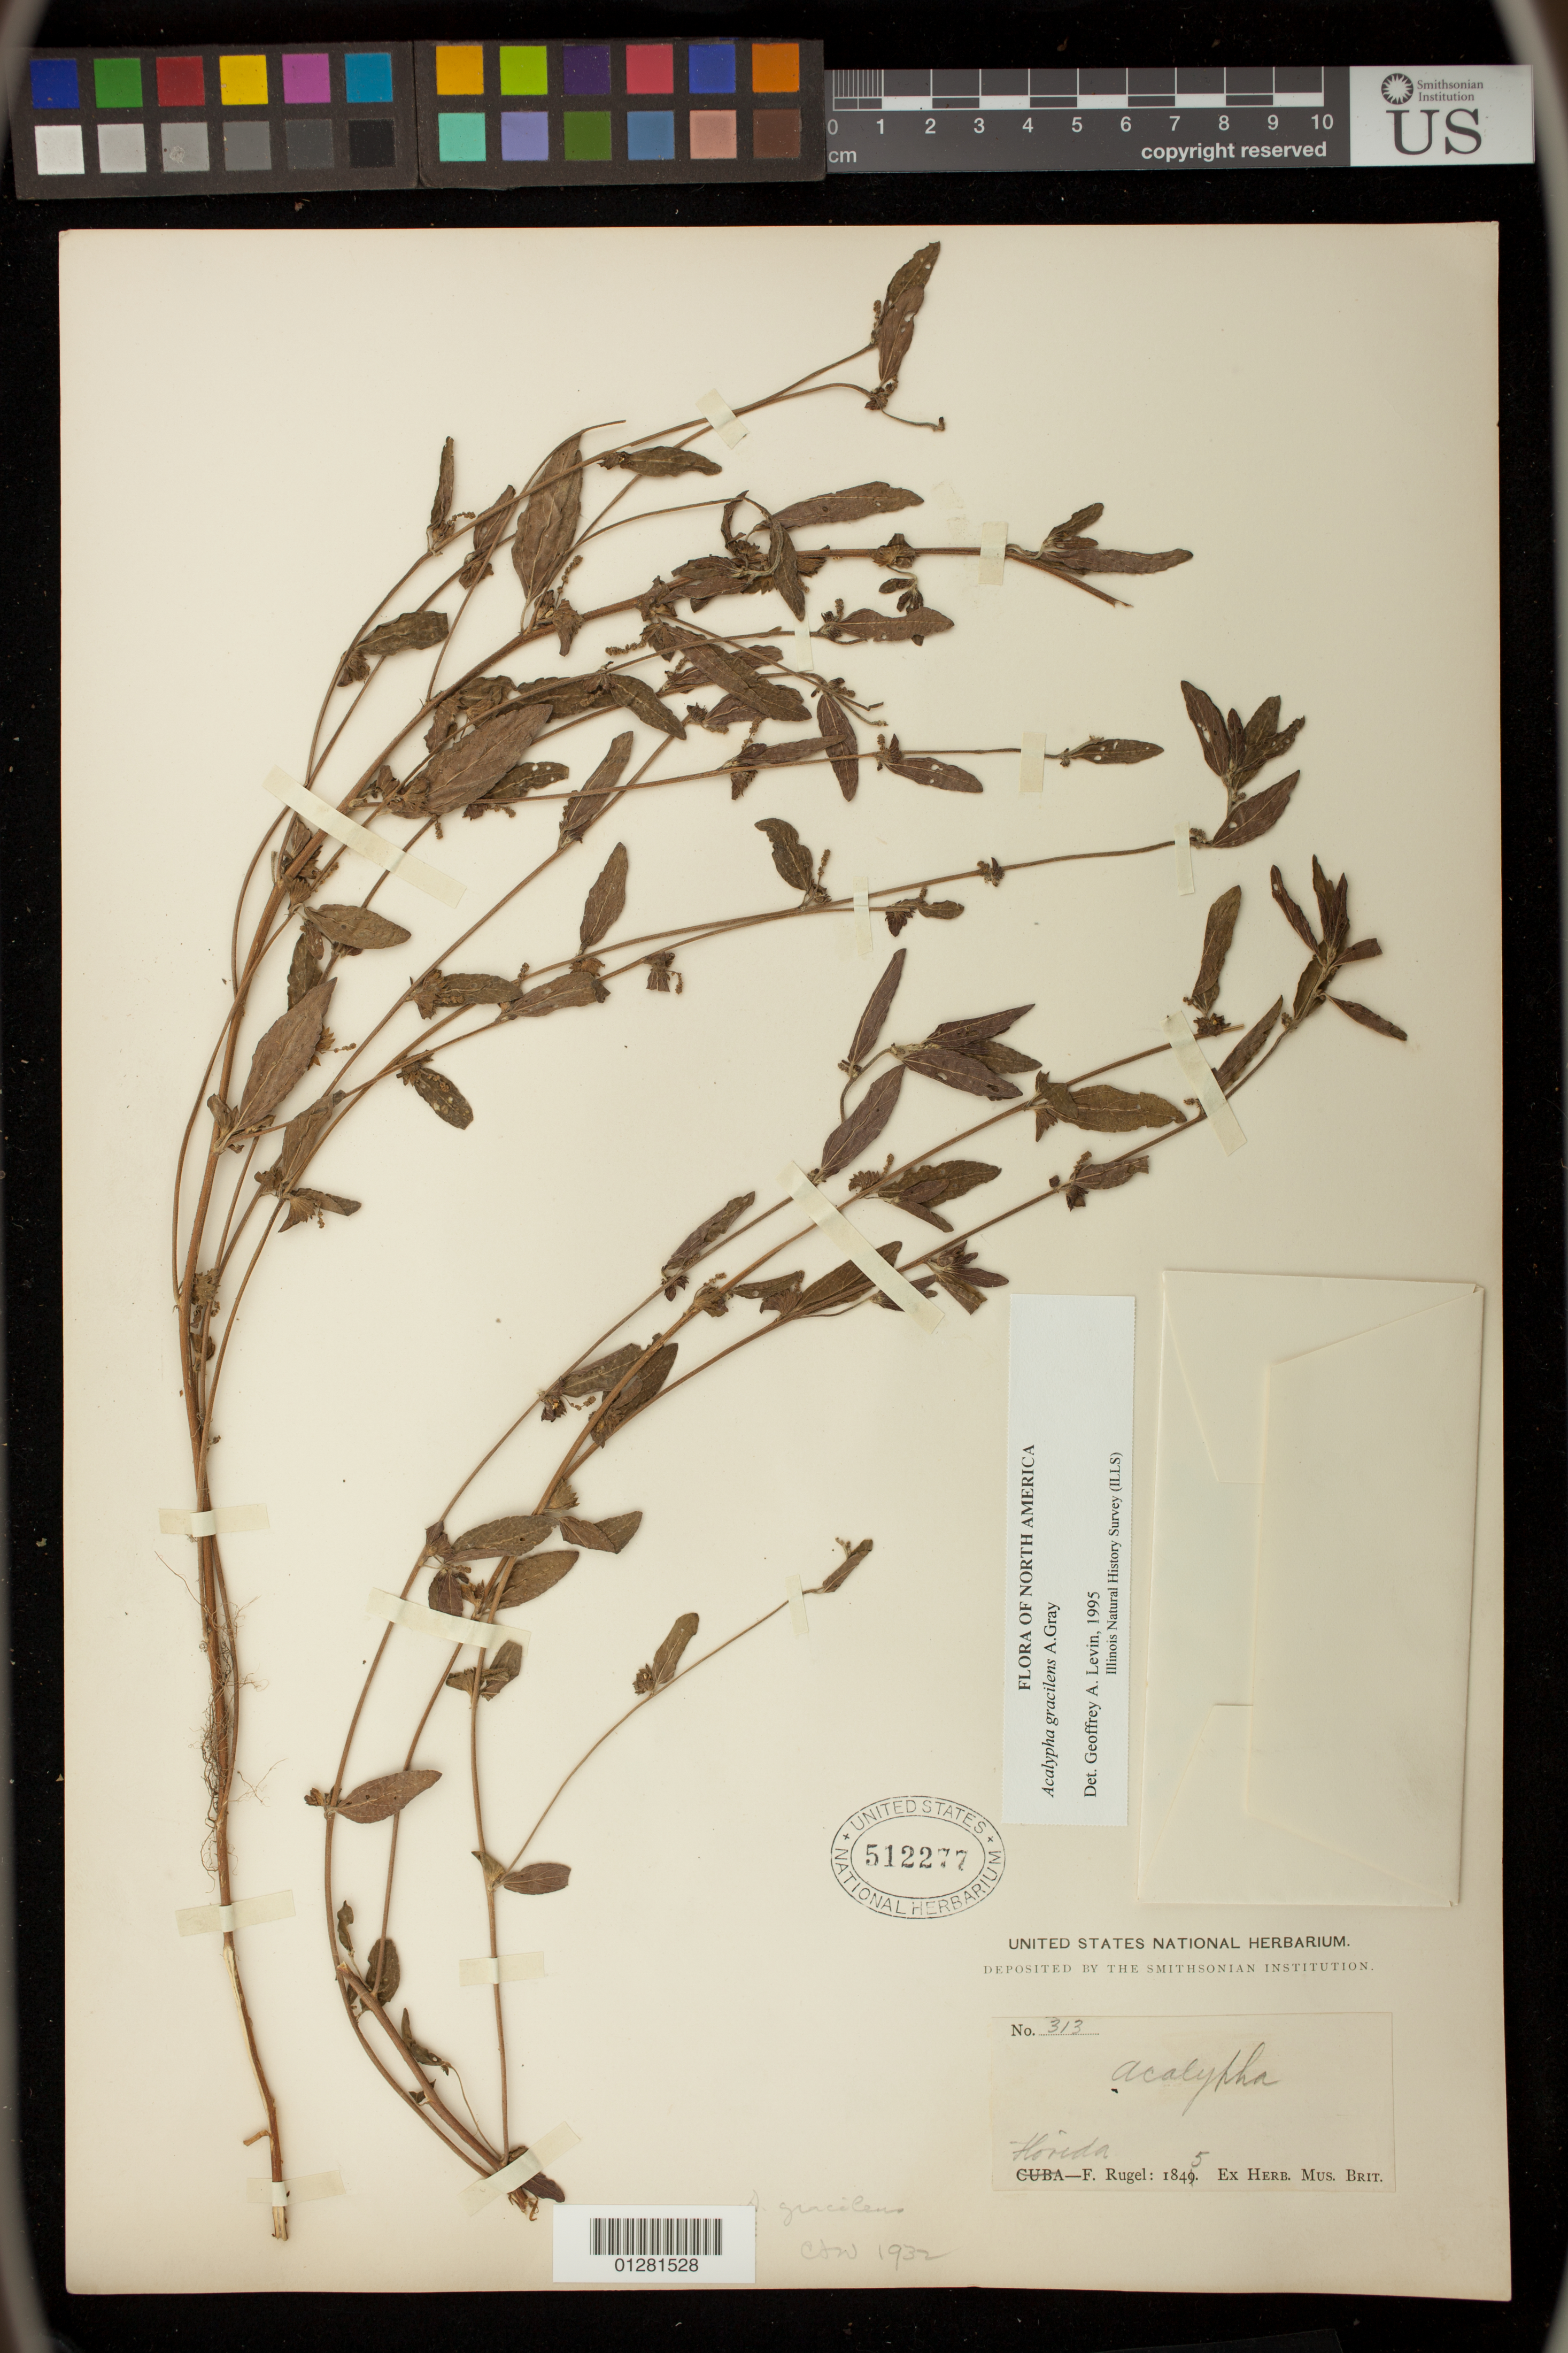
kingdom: Plantae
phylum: Tracheophyta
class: Magnoliopsida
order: Malpighiales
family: Euphorbiaceae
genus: Acalypha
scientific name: Acalypha gracilens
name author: A. Gray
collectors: F. Rugel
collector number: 313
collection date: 1845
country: United States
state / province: Florida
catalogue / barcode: US 512277